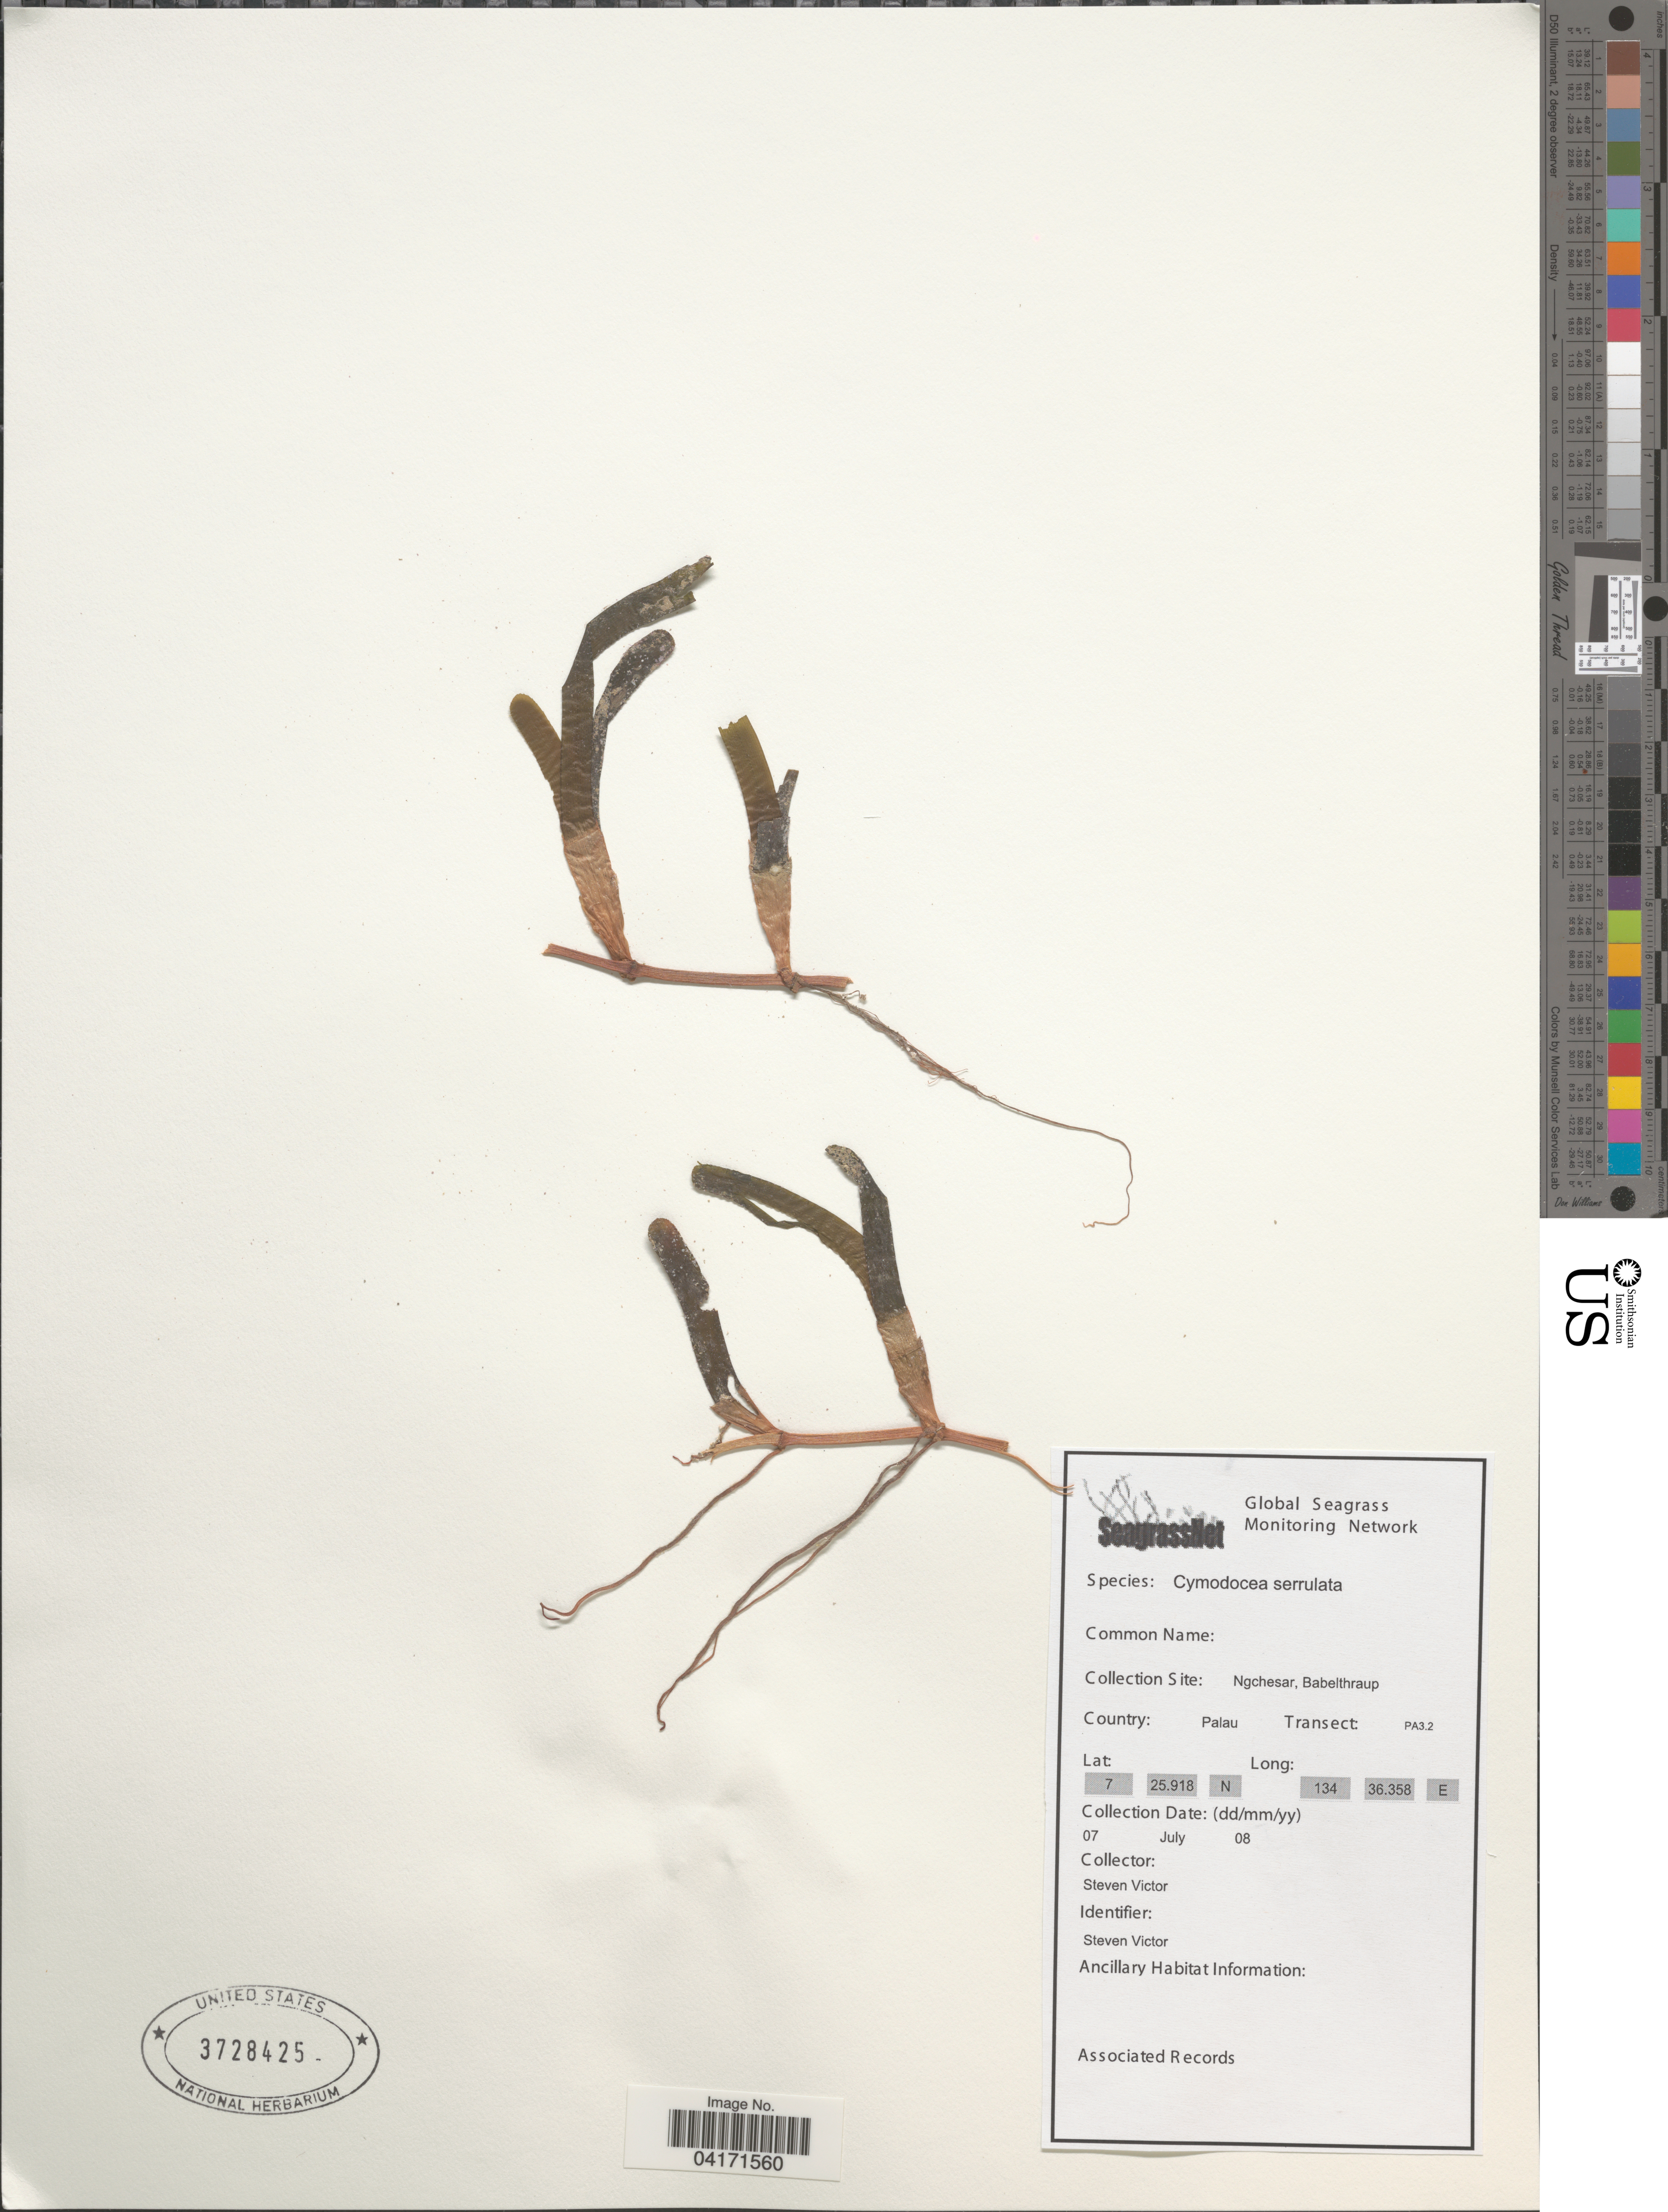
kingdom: Plantae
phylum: Tracheophyta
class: Liliopsida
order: Alismatales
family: Cymodoceaceae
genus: Cymodocea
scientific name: Cymodocea serrulata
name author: (R. Br.) Magnus & Ashers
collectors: S. Victor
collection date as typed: Transcribed d/m/y: 7/7/8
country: Palau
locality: Ngchesar, Babelthraup. Palau. Transect: PA3.2.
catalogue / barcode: US 3728425